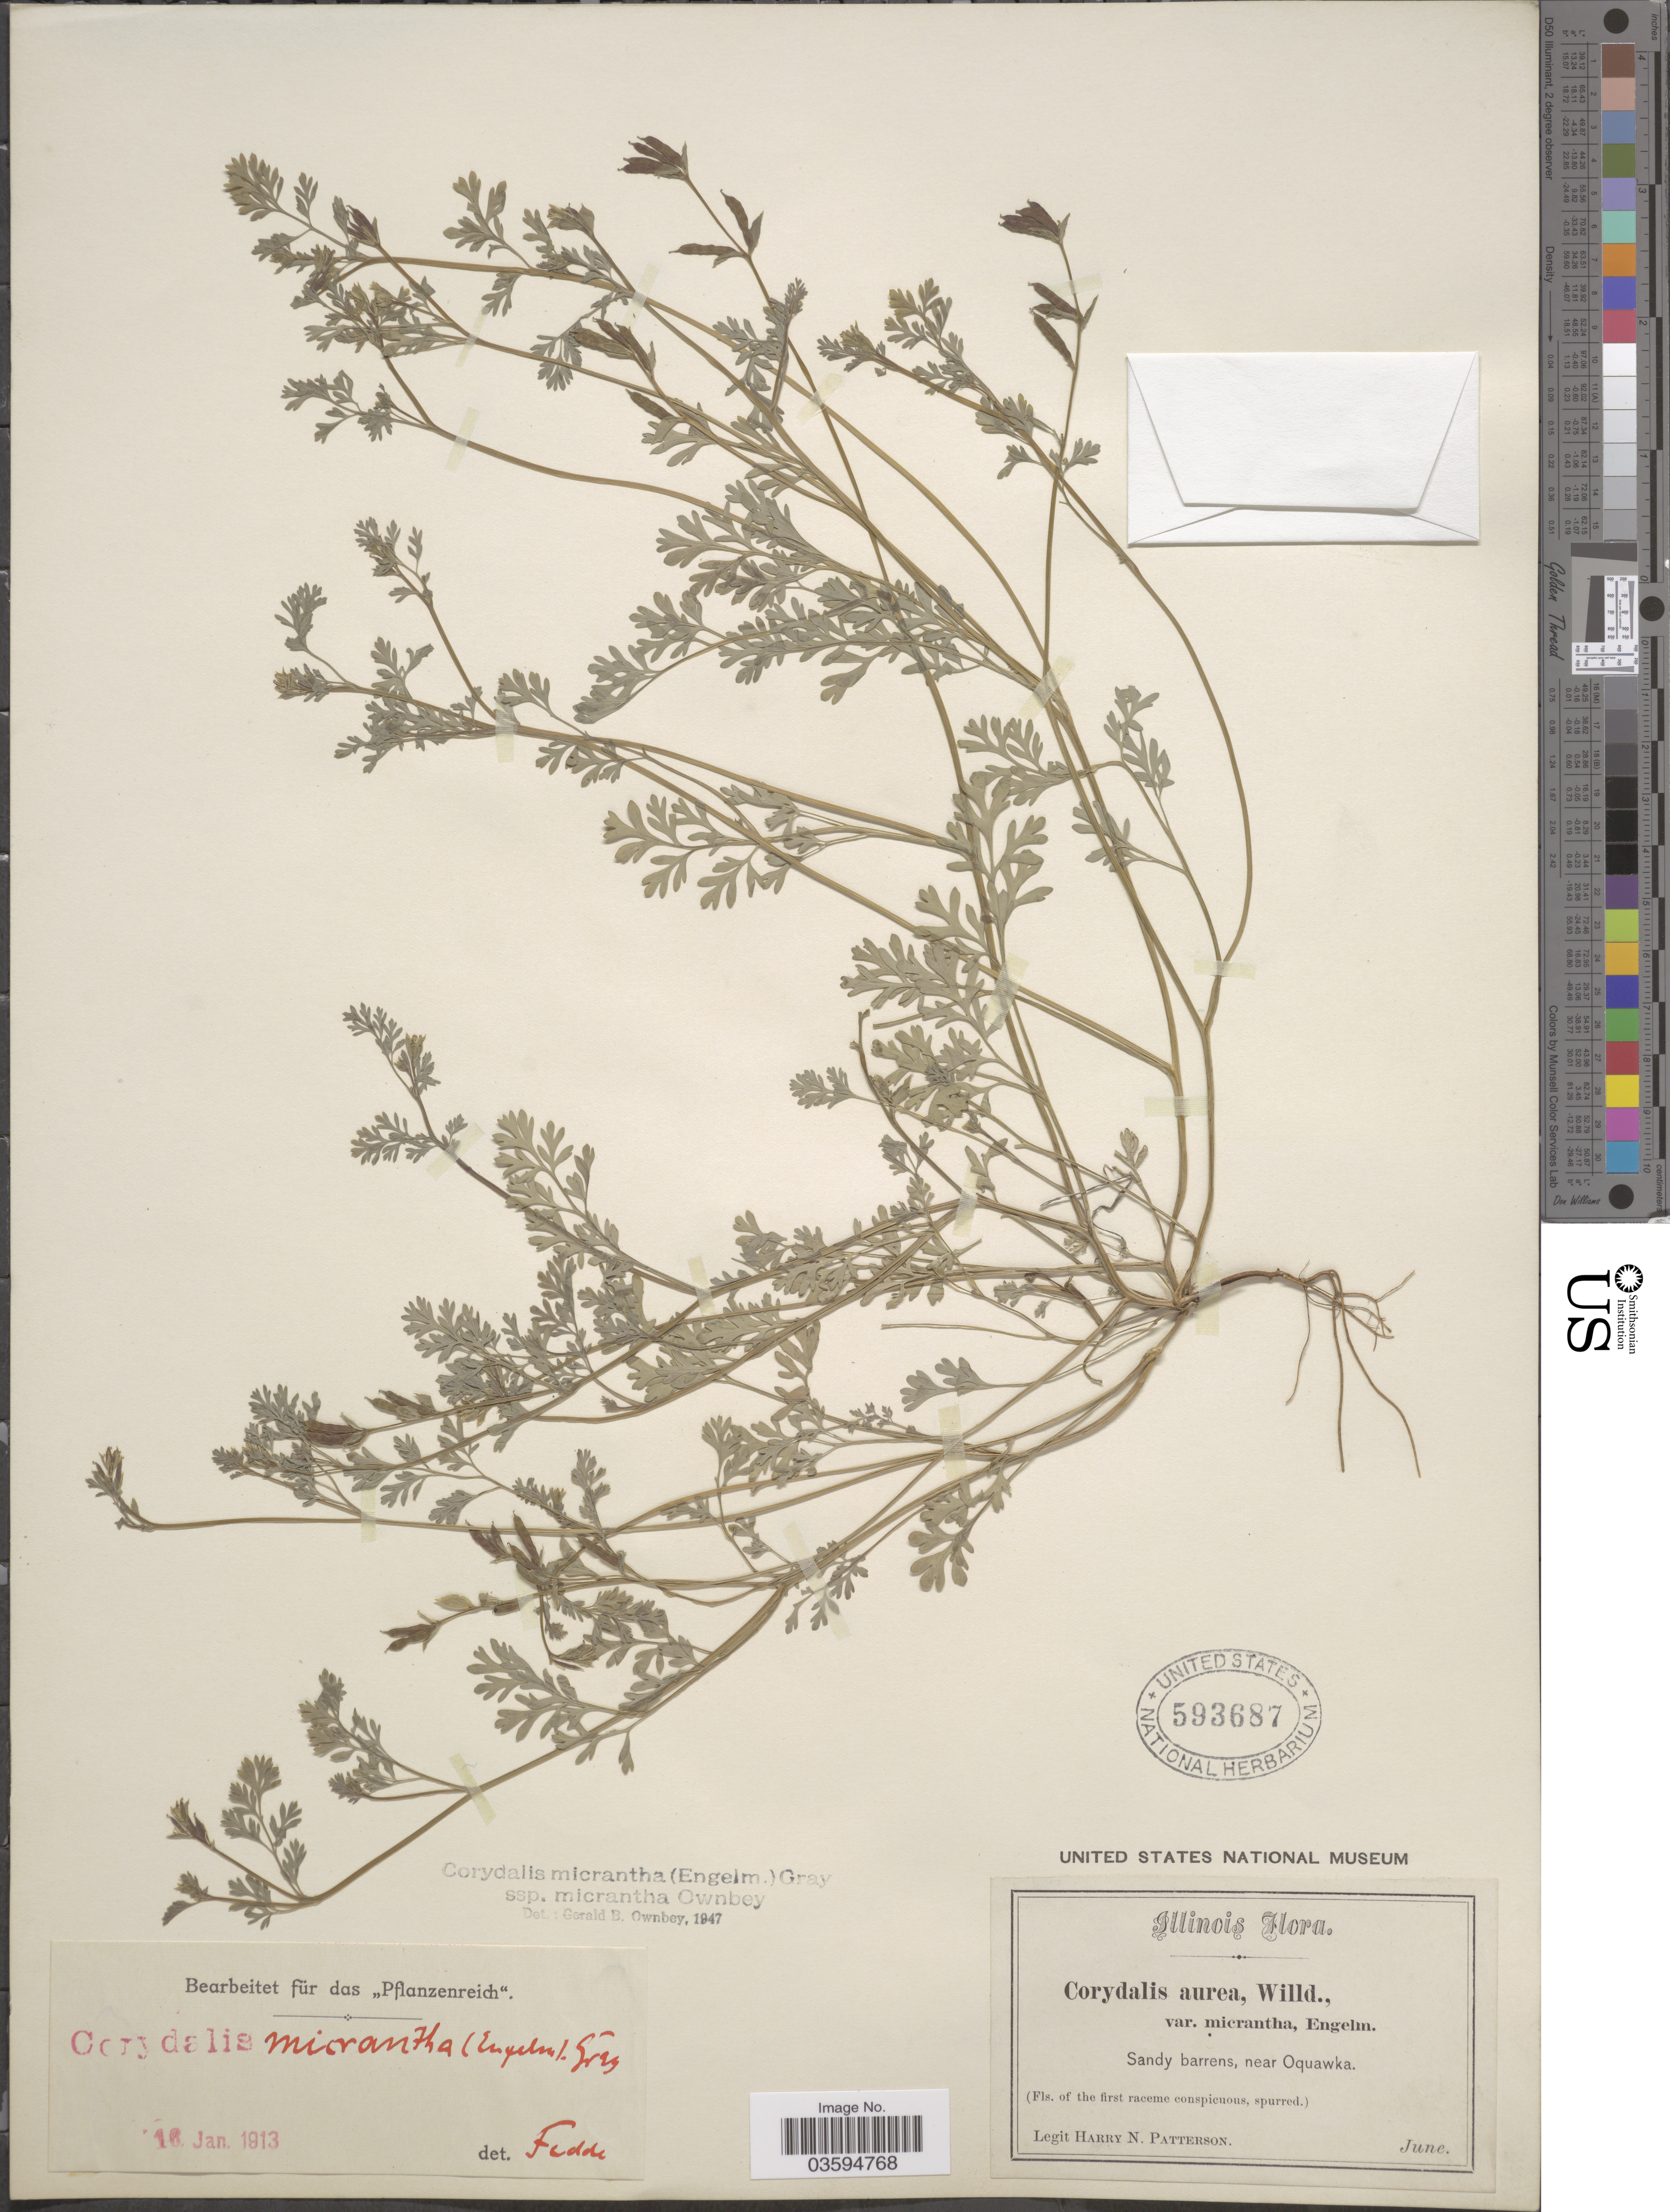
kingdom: Plantae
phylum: Tracheophyta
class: Magnoliopsida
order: Ranunculales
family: Papaveraceae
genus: Corydalis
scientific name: Corydalis micrantha subsp. micrantha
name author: (Engelm. & A. Gray) A. Gray & J.M. Coult.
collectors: H. N. Patterson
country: United States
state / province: Illinois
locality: Sandy barrens, near Oquawka.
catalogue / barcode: US 593687